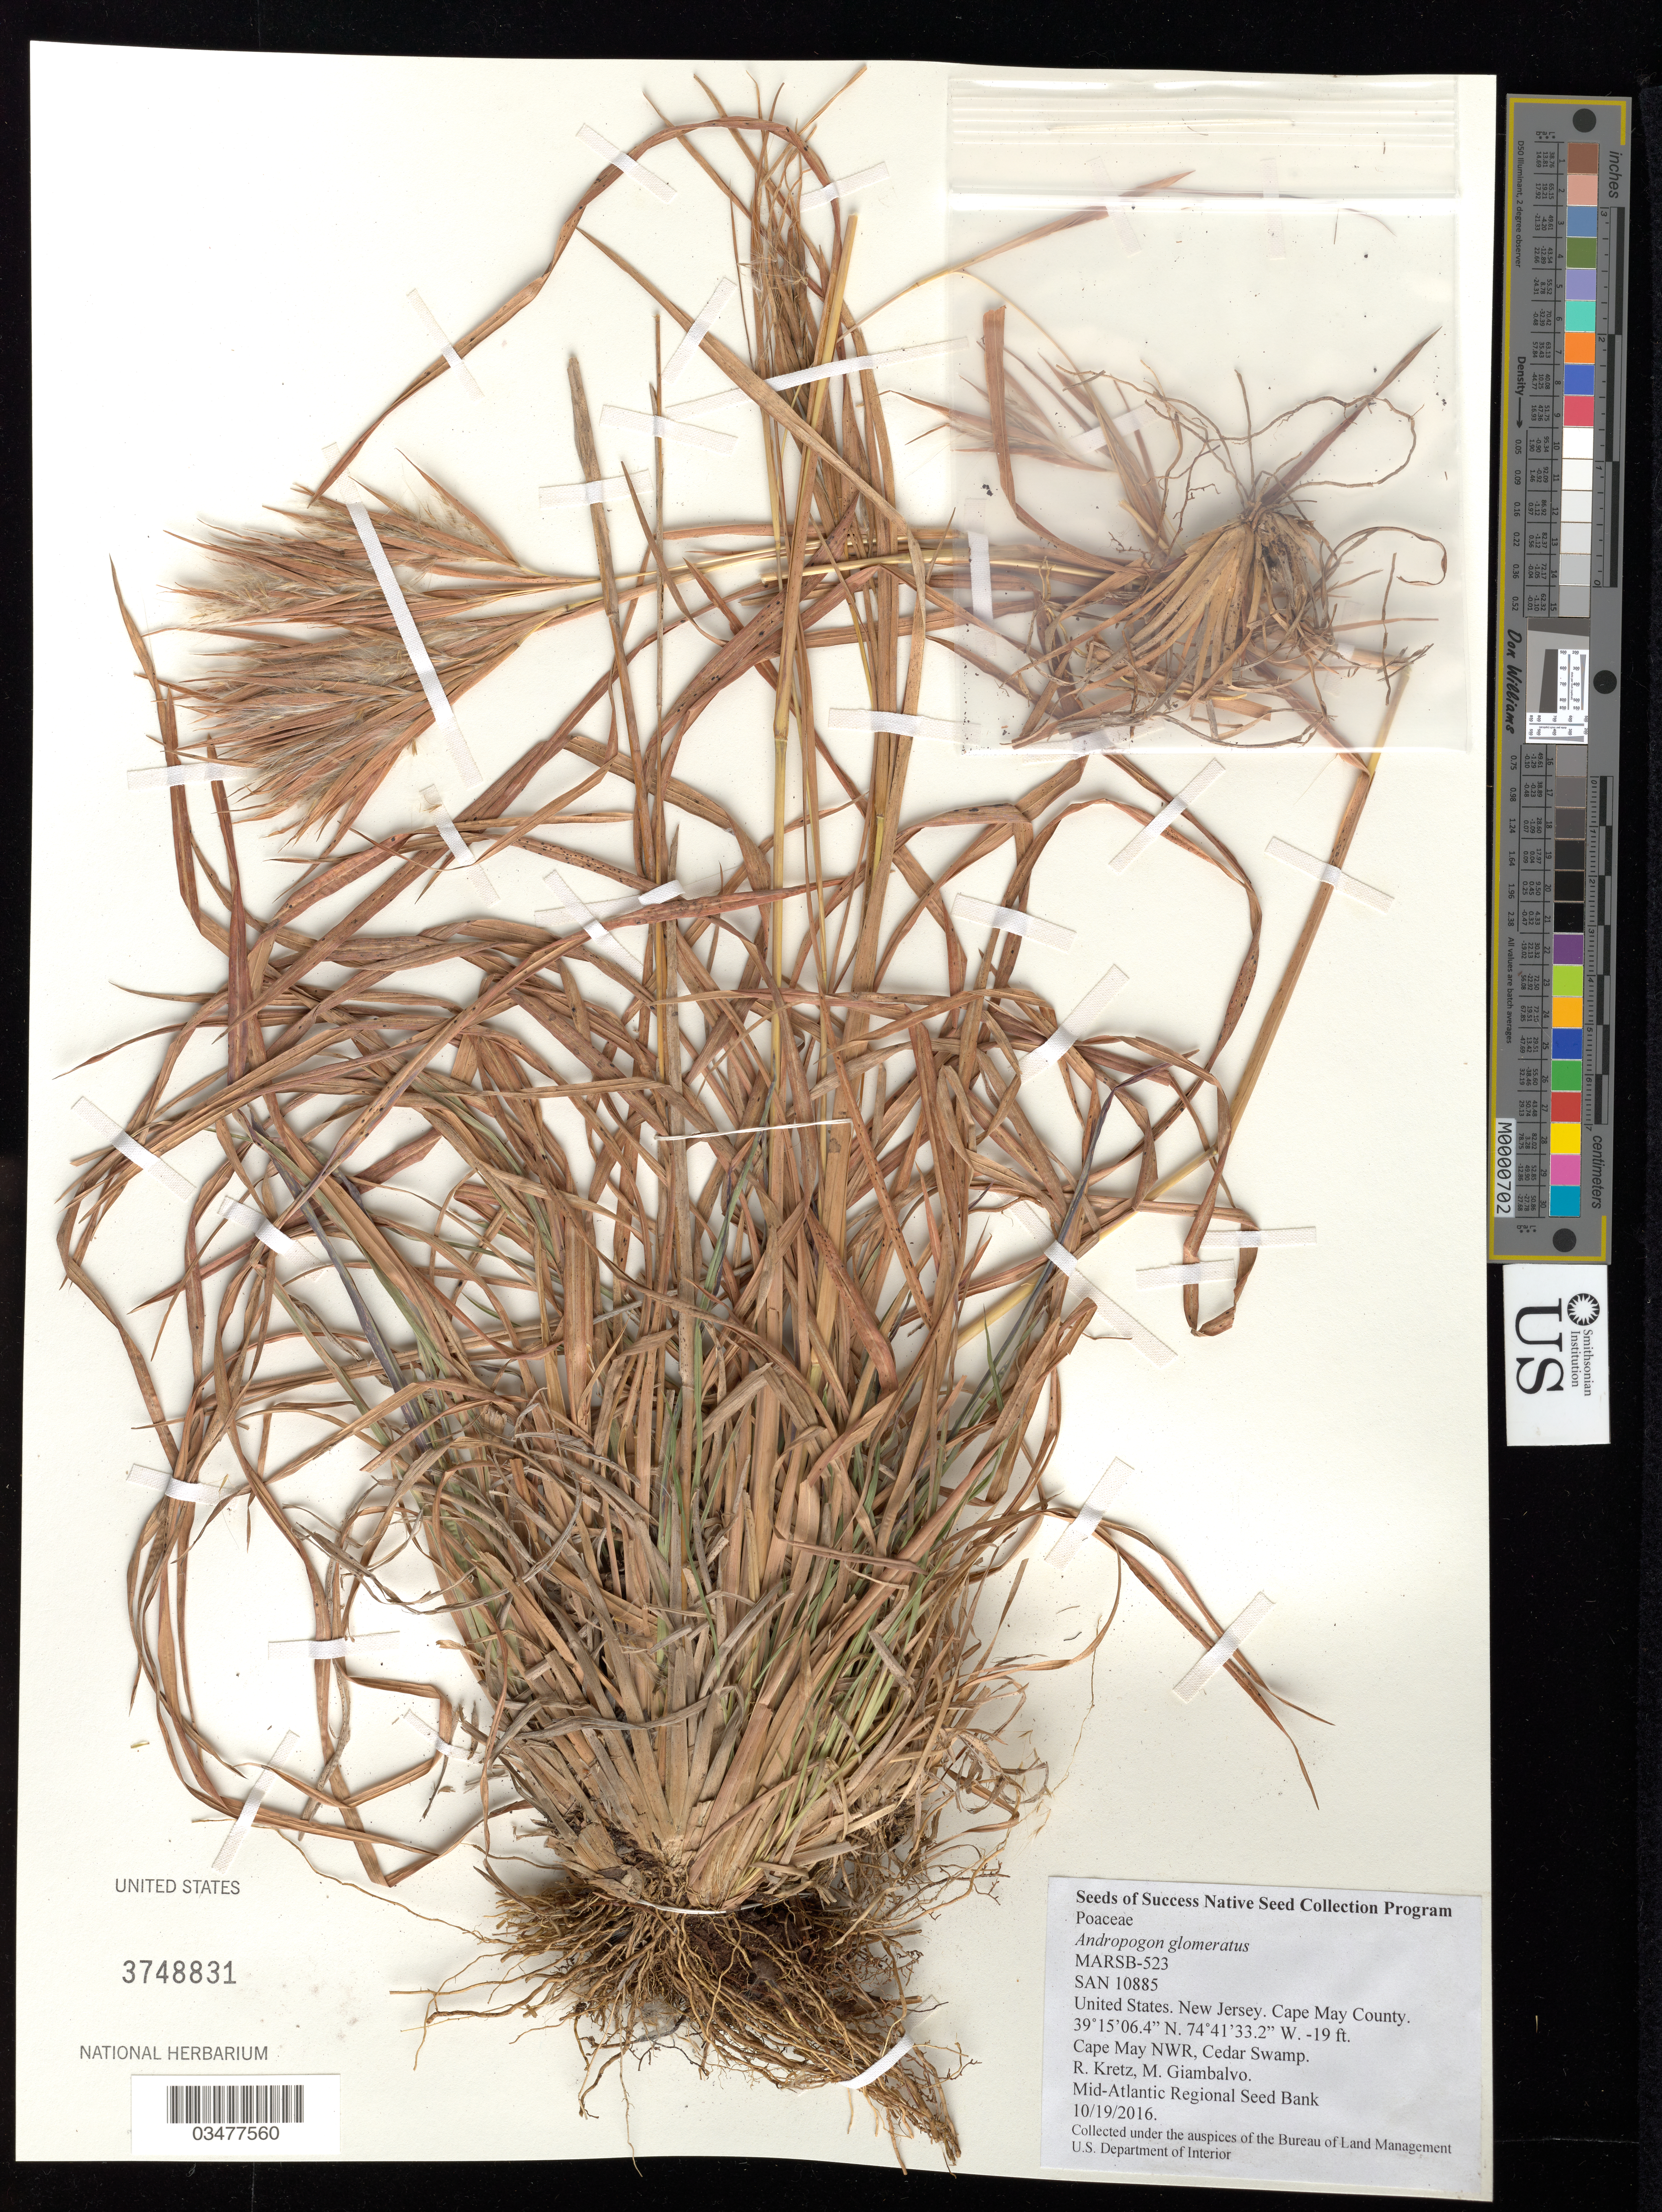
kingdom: Plantae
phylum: Tracheophyta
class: Liliopsida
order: Poales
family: Poaceae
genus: Andropogon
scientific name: Andropogon glomeratus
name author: (Walter) Britton, Stearns & Poggenb.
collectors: R. Kretz & M. Giambalvo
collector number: MARSB-523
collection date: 2016-10-19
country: United States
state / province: New Jersey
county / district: Cape May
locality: Cape May National Wildlife Refuge, Cedar Swamp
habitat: Freshwater meadow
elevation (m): -6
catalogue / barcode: US 3748831